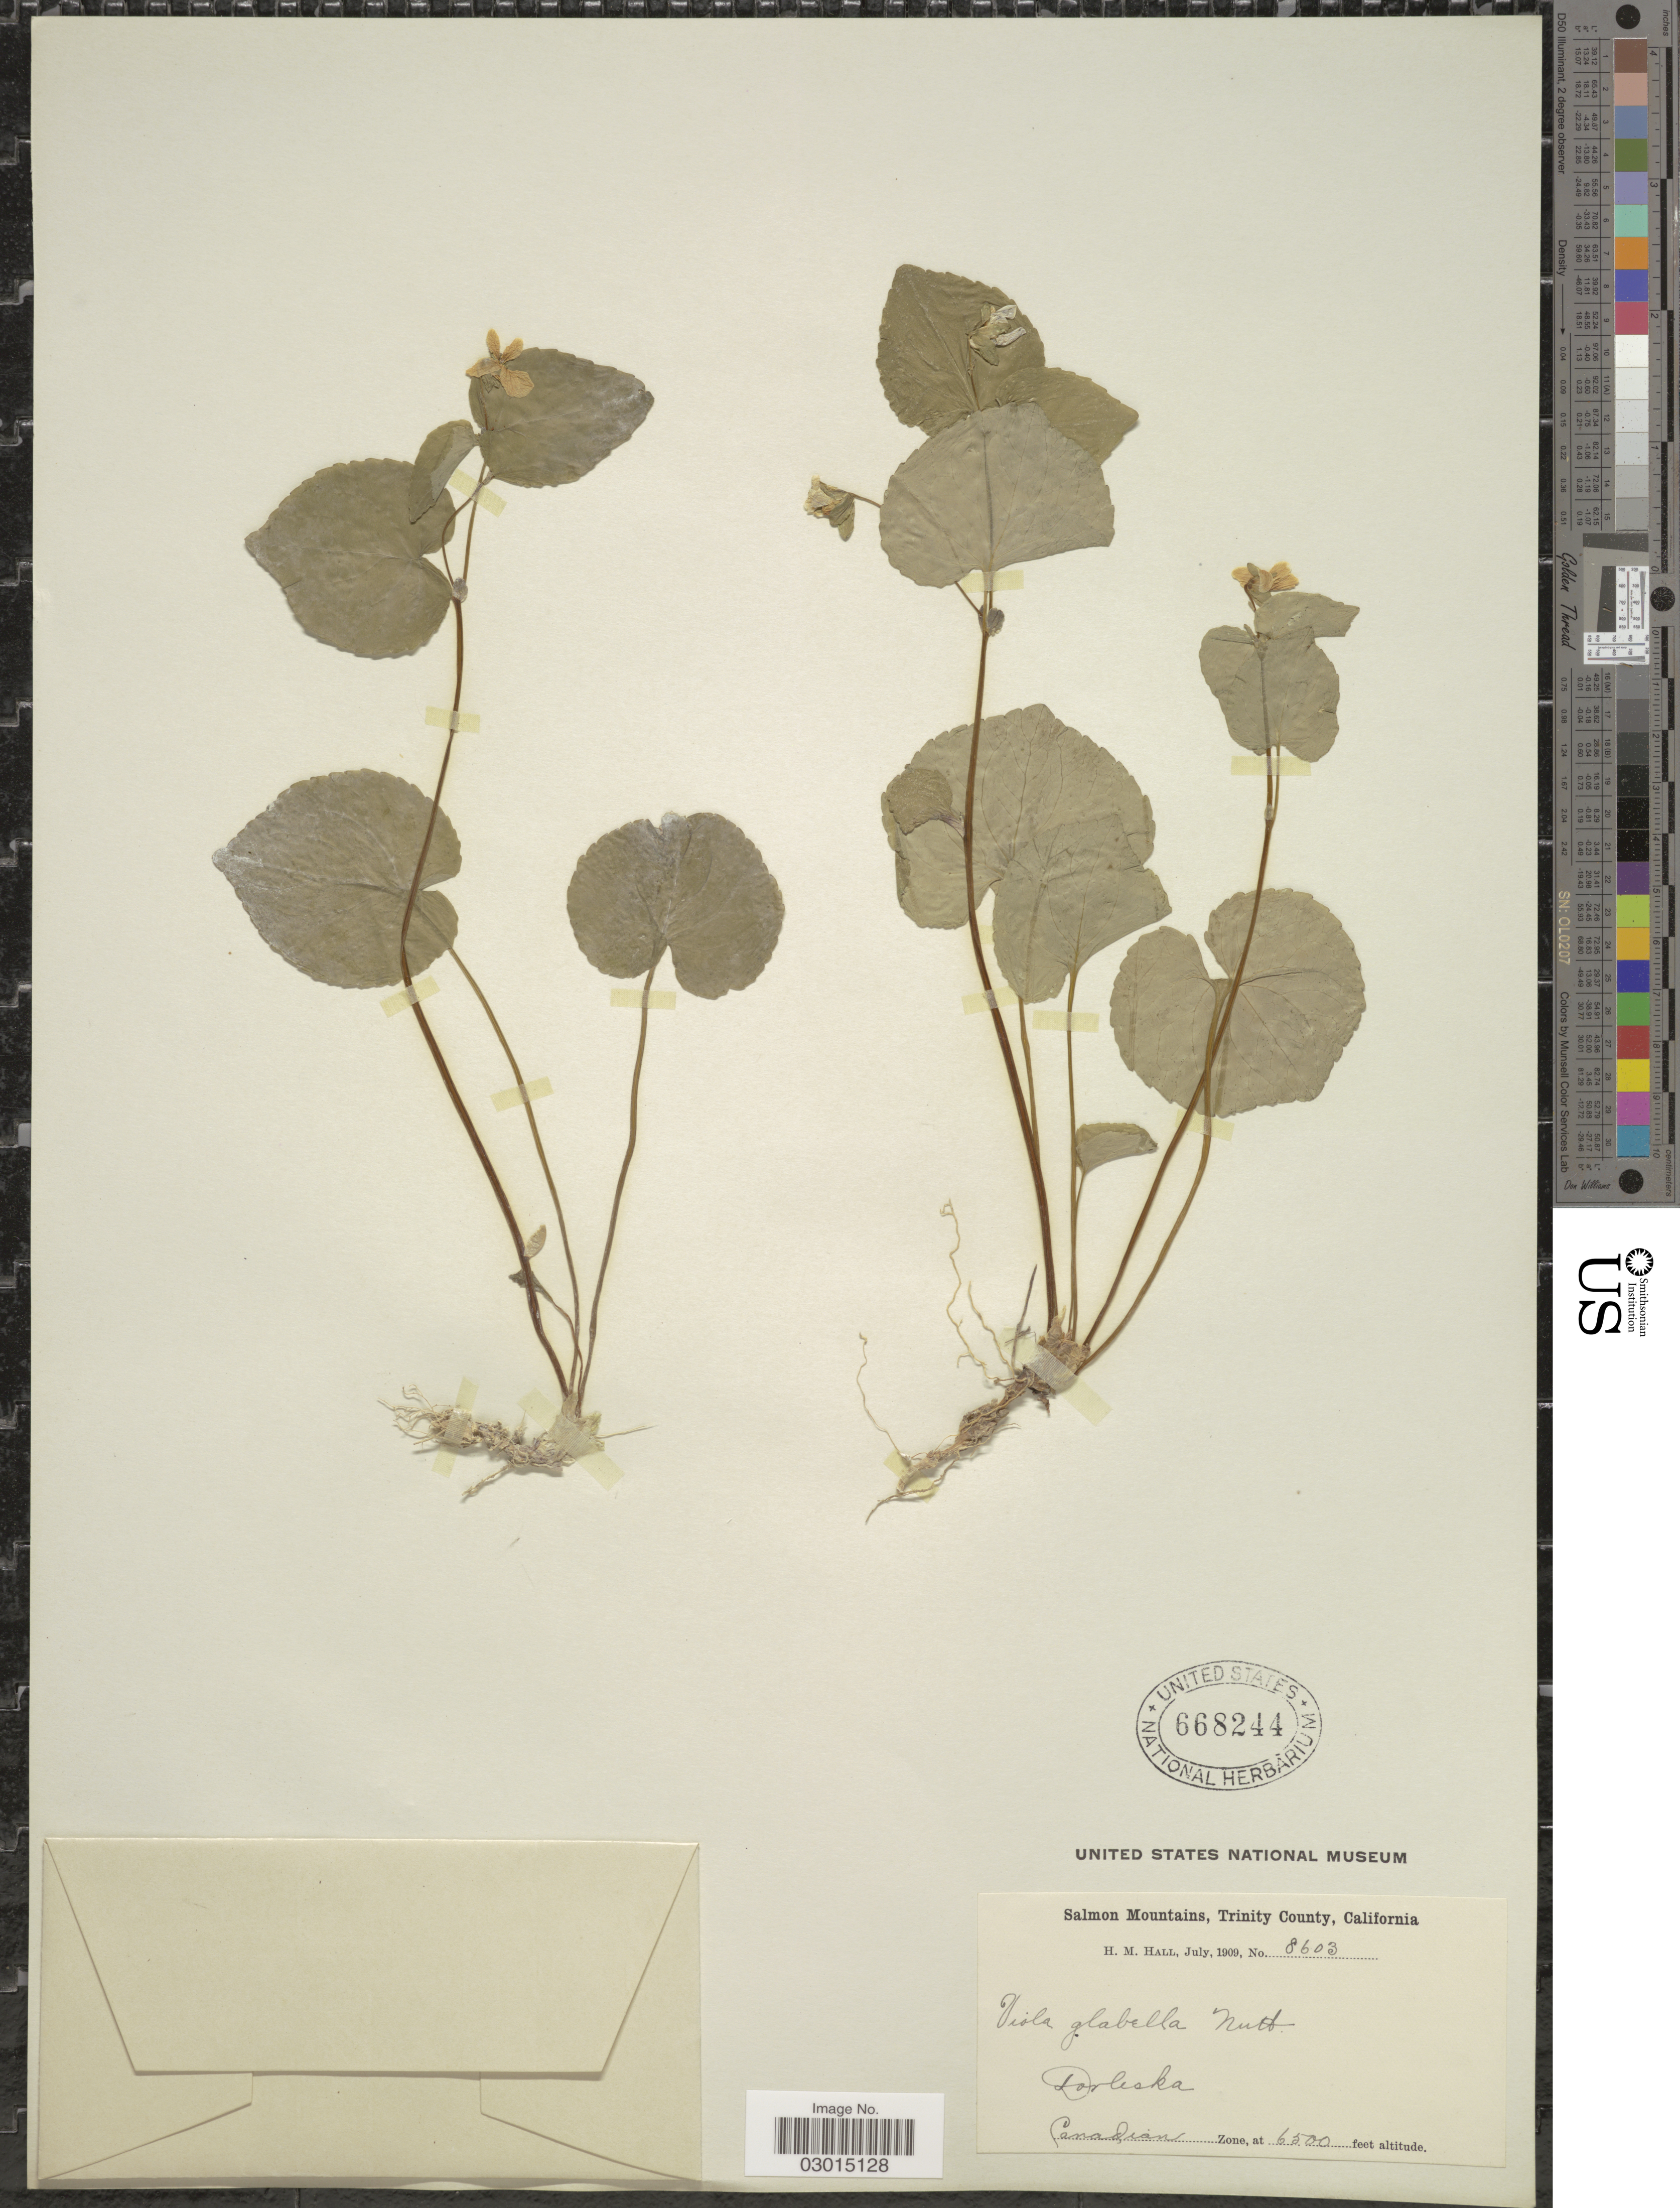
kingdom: Plantae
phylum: Tracheophyta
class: Magnoliopsida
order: Malpighiales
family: Violaceae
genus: Viola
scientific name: Viola glabella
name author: Nutt.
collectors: H. M. Hall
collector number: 8603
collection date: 1909-07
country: United States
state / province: California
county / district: Trinity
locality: Salmon Mountains, Trinity County. Dorleska. Canadian Zone.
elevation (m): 1981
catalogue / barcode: US 668244